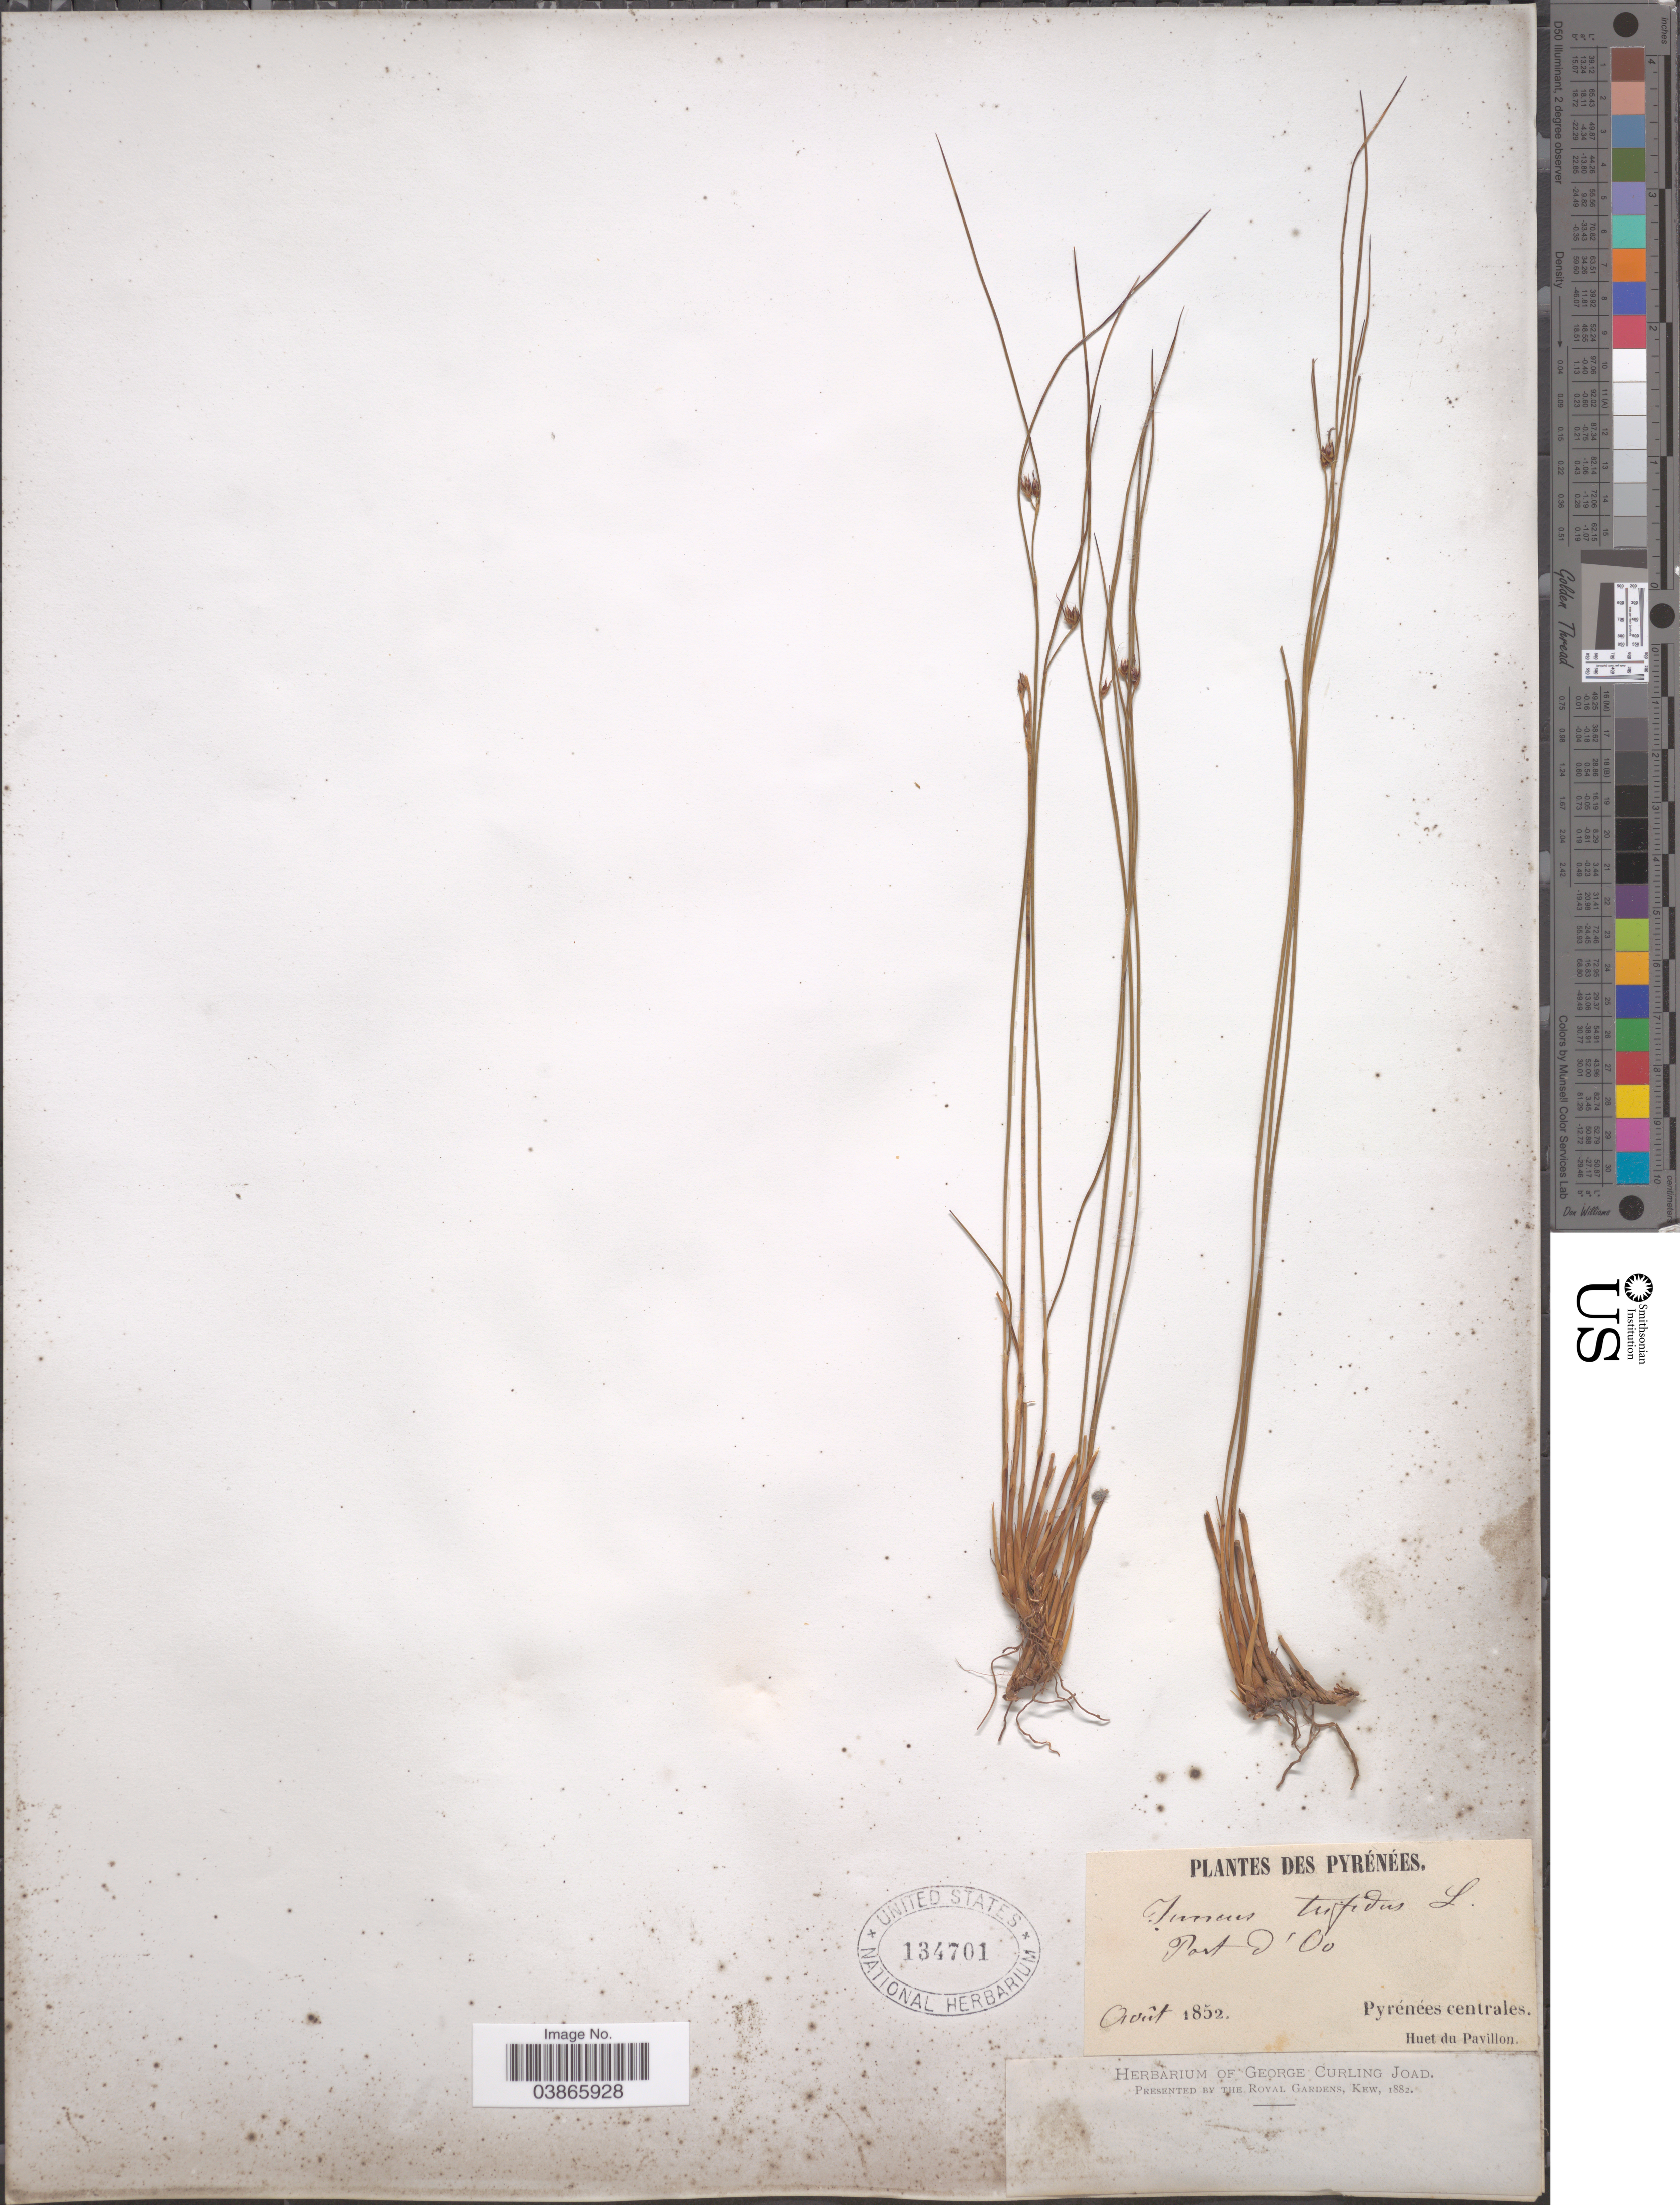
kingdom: Plantae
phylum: Tracheophyta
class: Liliopsida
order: Poales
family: Juncaceae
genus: Juncus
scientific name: Juncus trifidus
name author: L.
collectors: Huet du Pavillon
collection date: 1852-08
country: France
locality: Pyrénées. Port d'Oo. Pyrénées centrales.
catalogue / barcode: US 134701